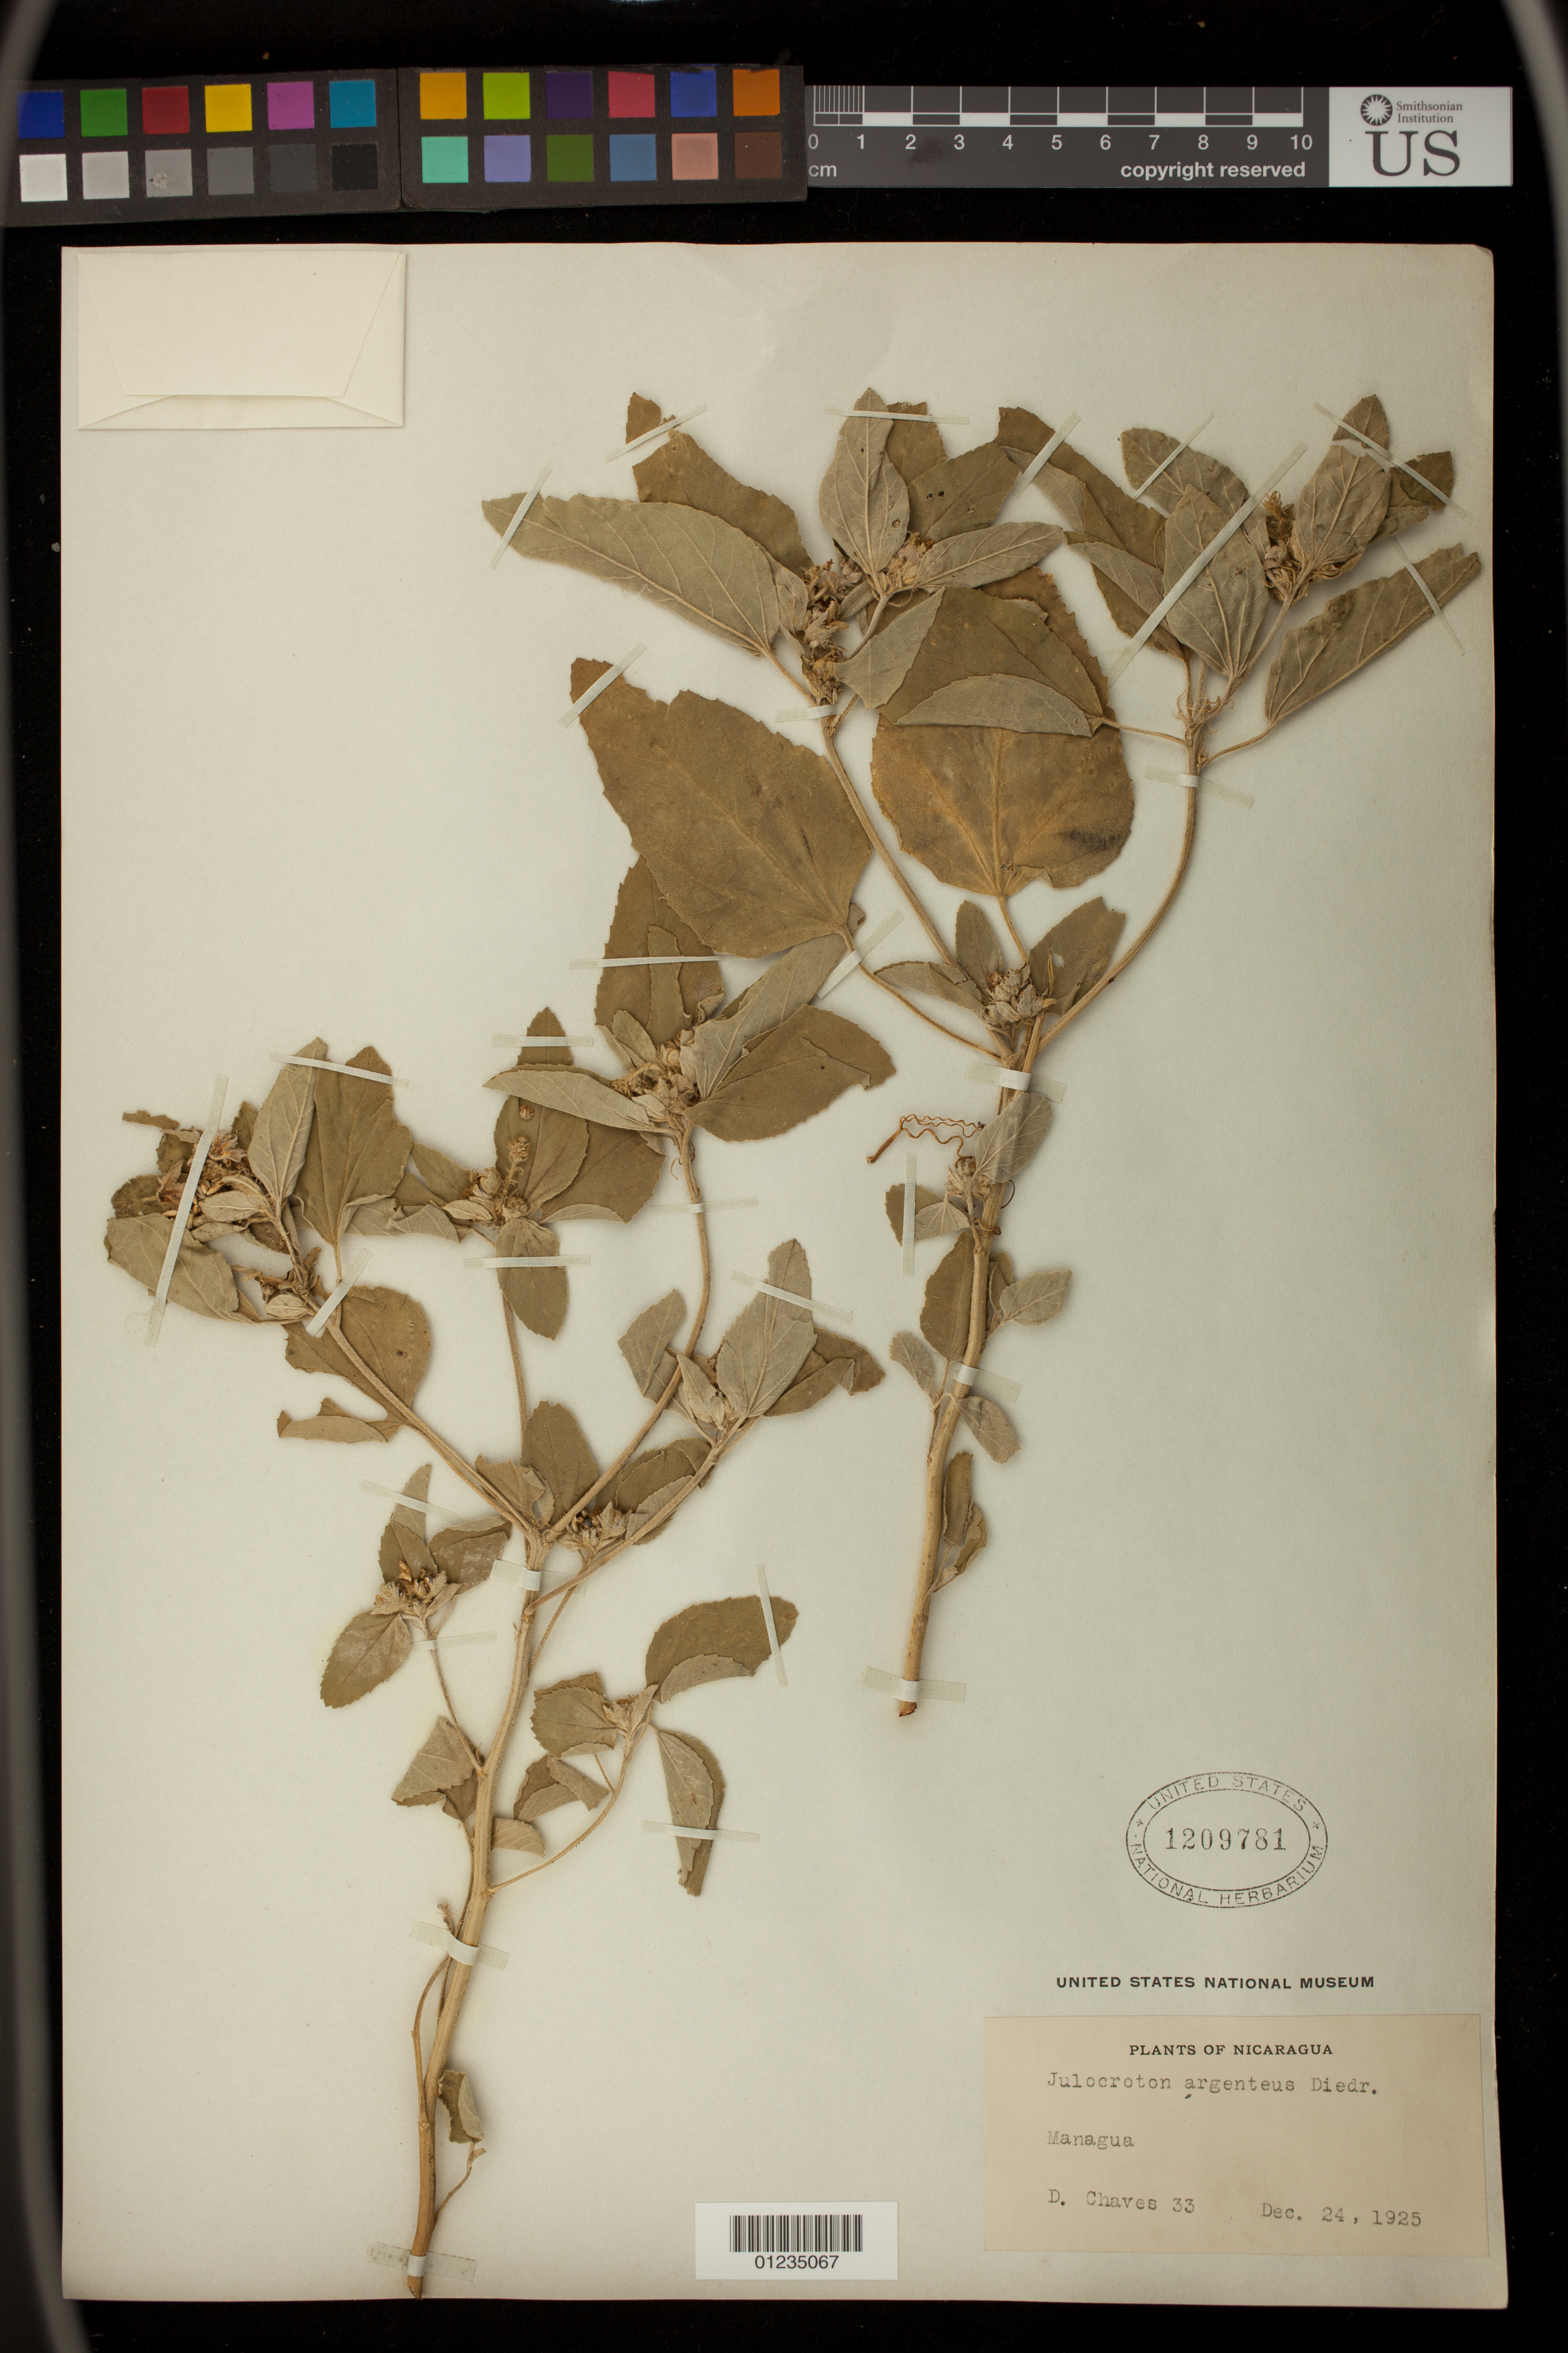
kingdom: Plantae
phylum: Tracheophyta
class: Magnoliopsida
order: Malpighiales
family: Euphorbiaceae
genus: Julocroton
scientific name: Julocroton argenteus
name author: (L.) Didr.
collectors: D. Chaves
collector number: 33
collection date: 1925-12-24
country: Nicaragua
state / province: Managua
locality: Managua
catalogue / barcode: US 1209781